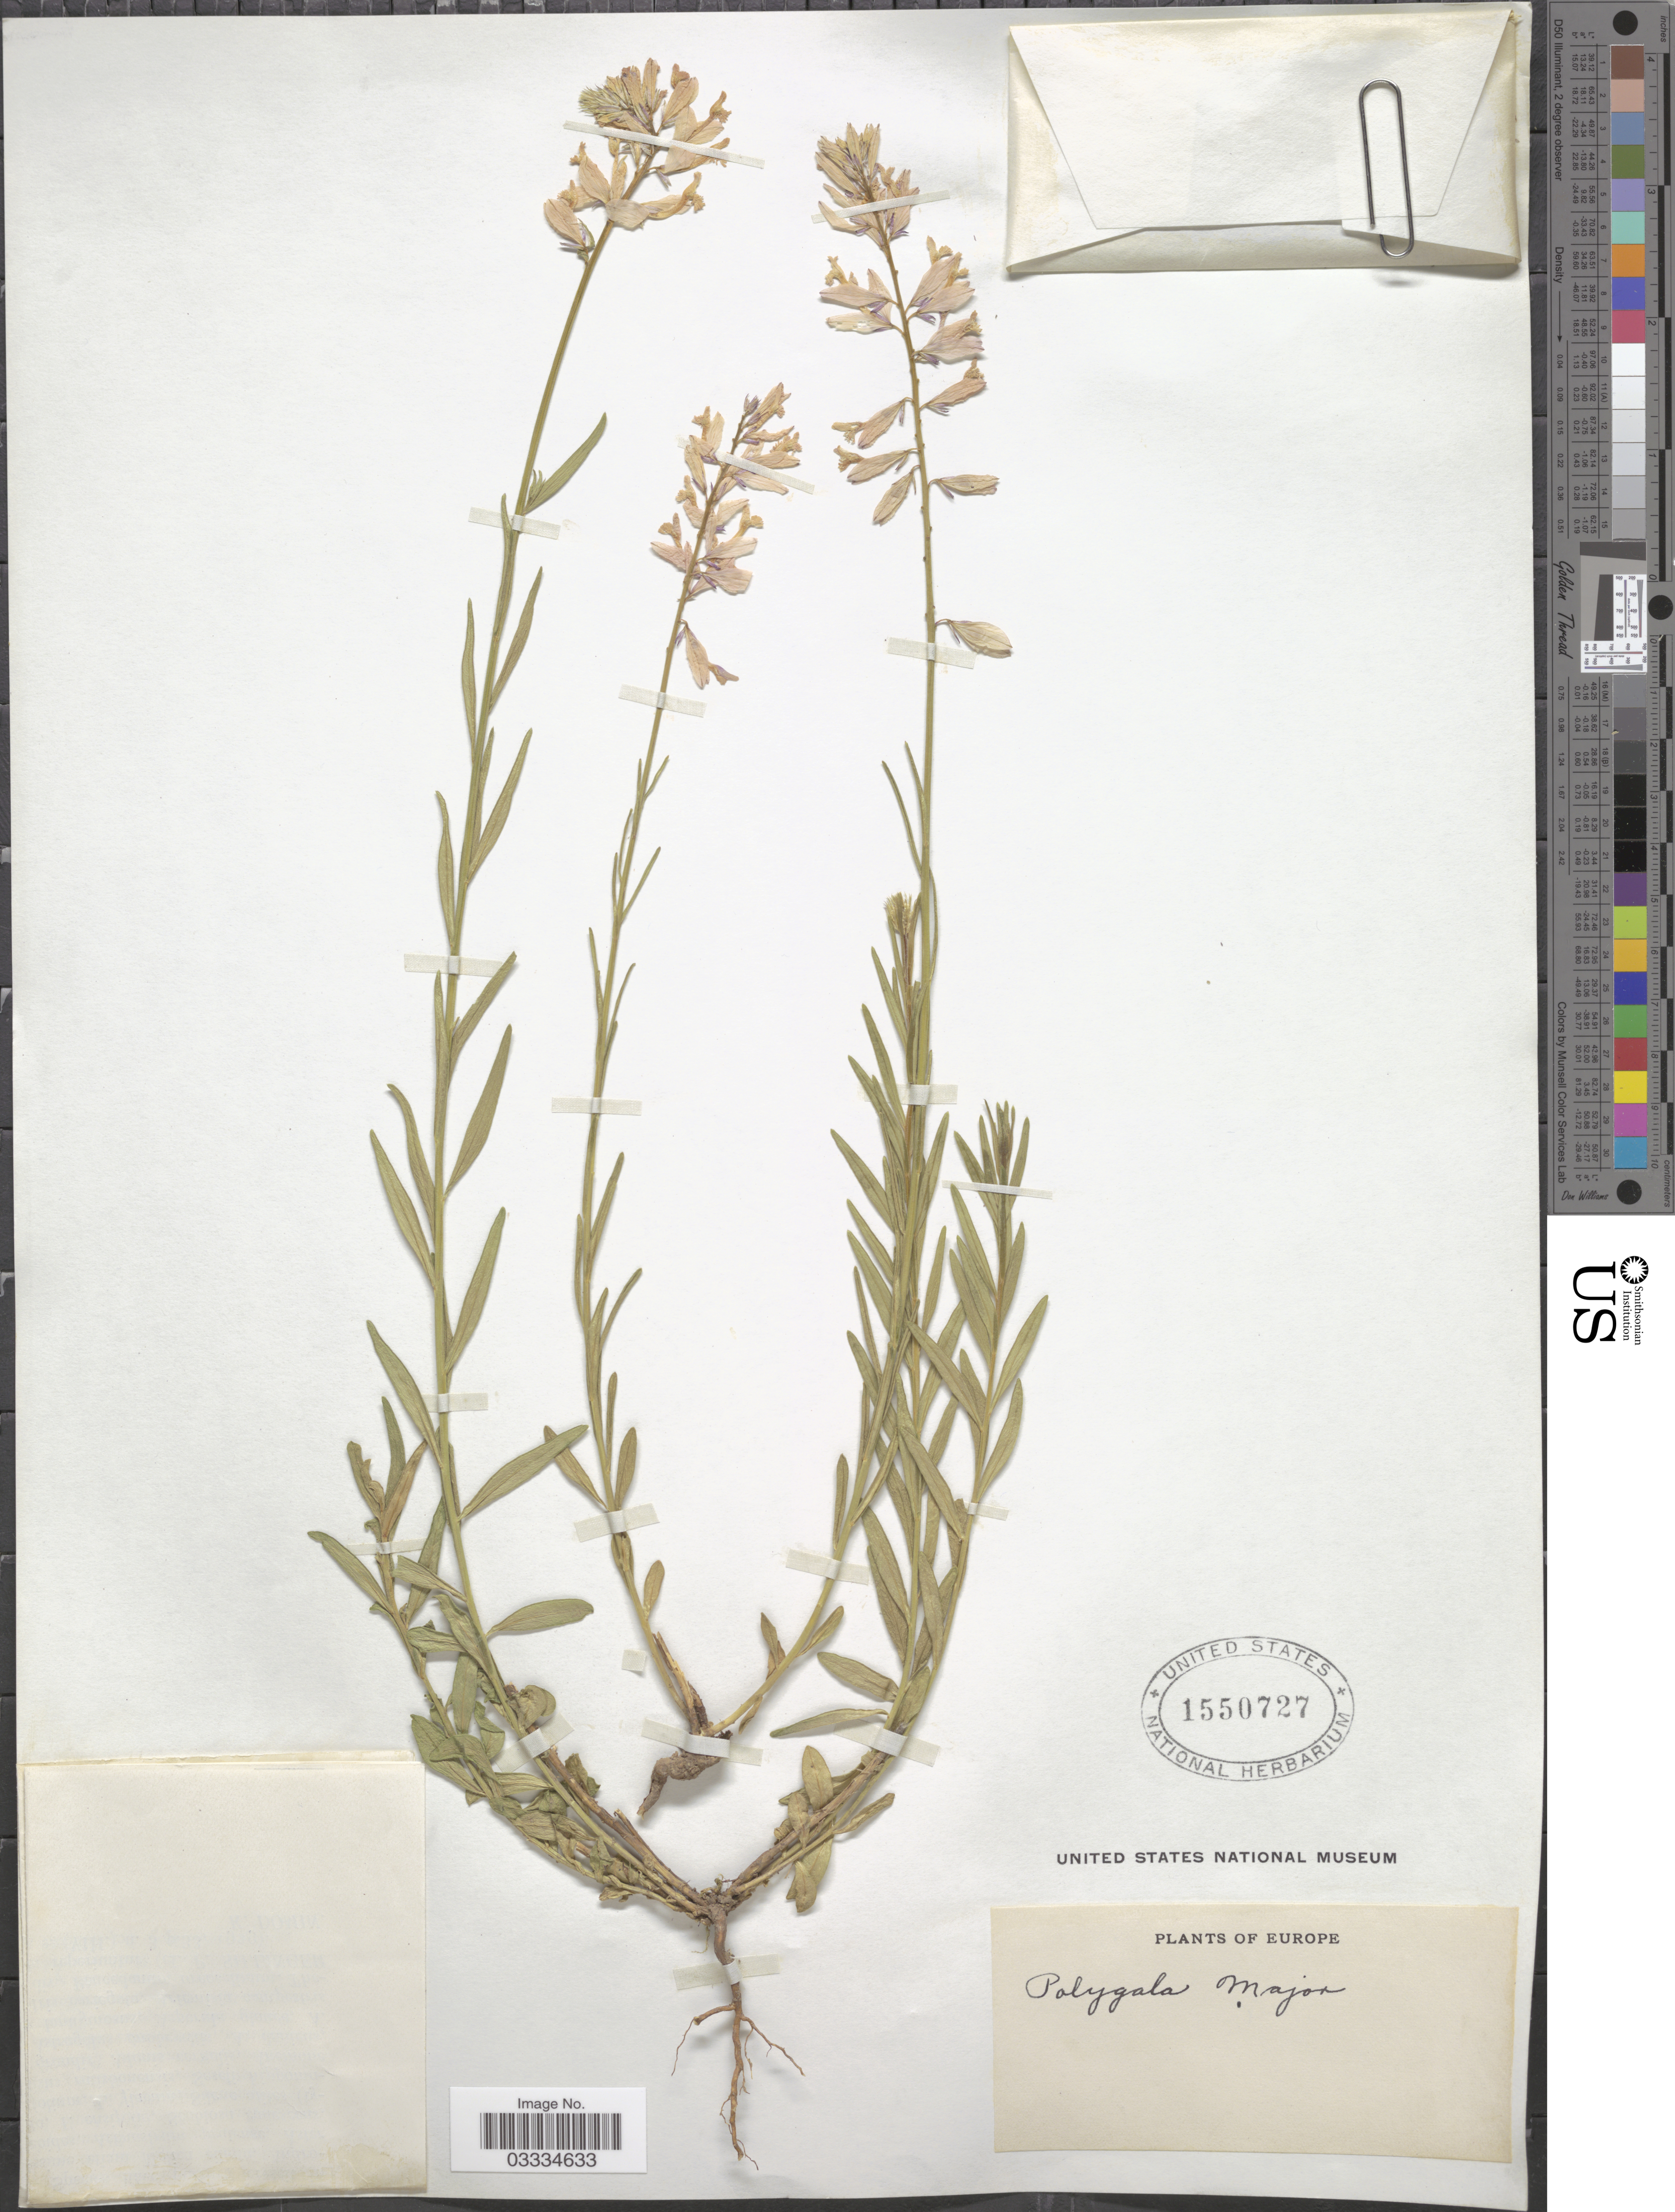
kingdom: Plantae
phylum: Tracheophyta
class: Magnoliopsida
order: Fabales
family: Polygalaceae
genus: Polygala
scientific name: Polygala major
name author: Jacq.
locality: Europe.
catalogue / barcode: US 1550727